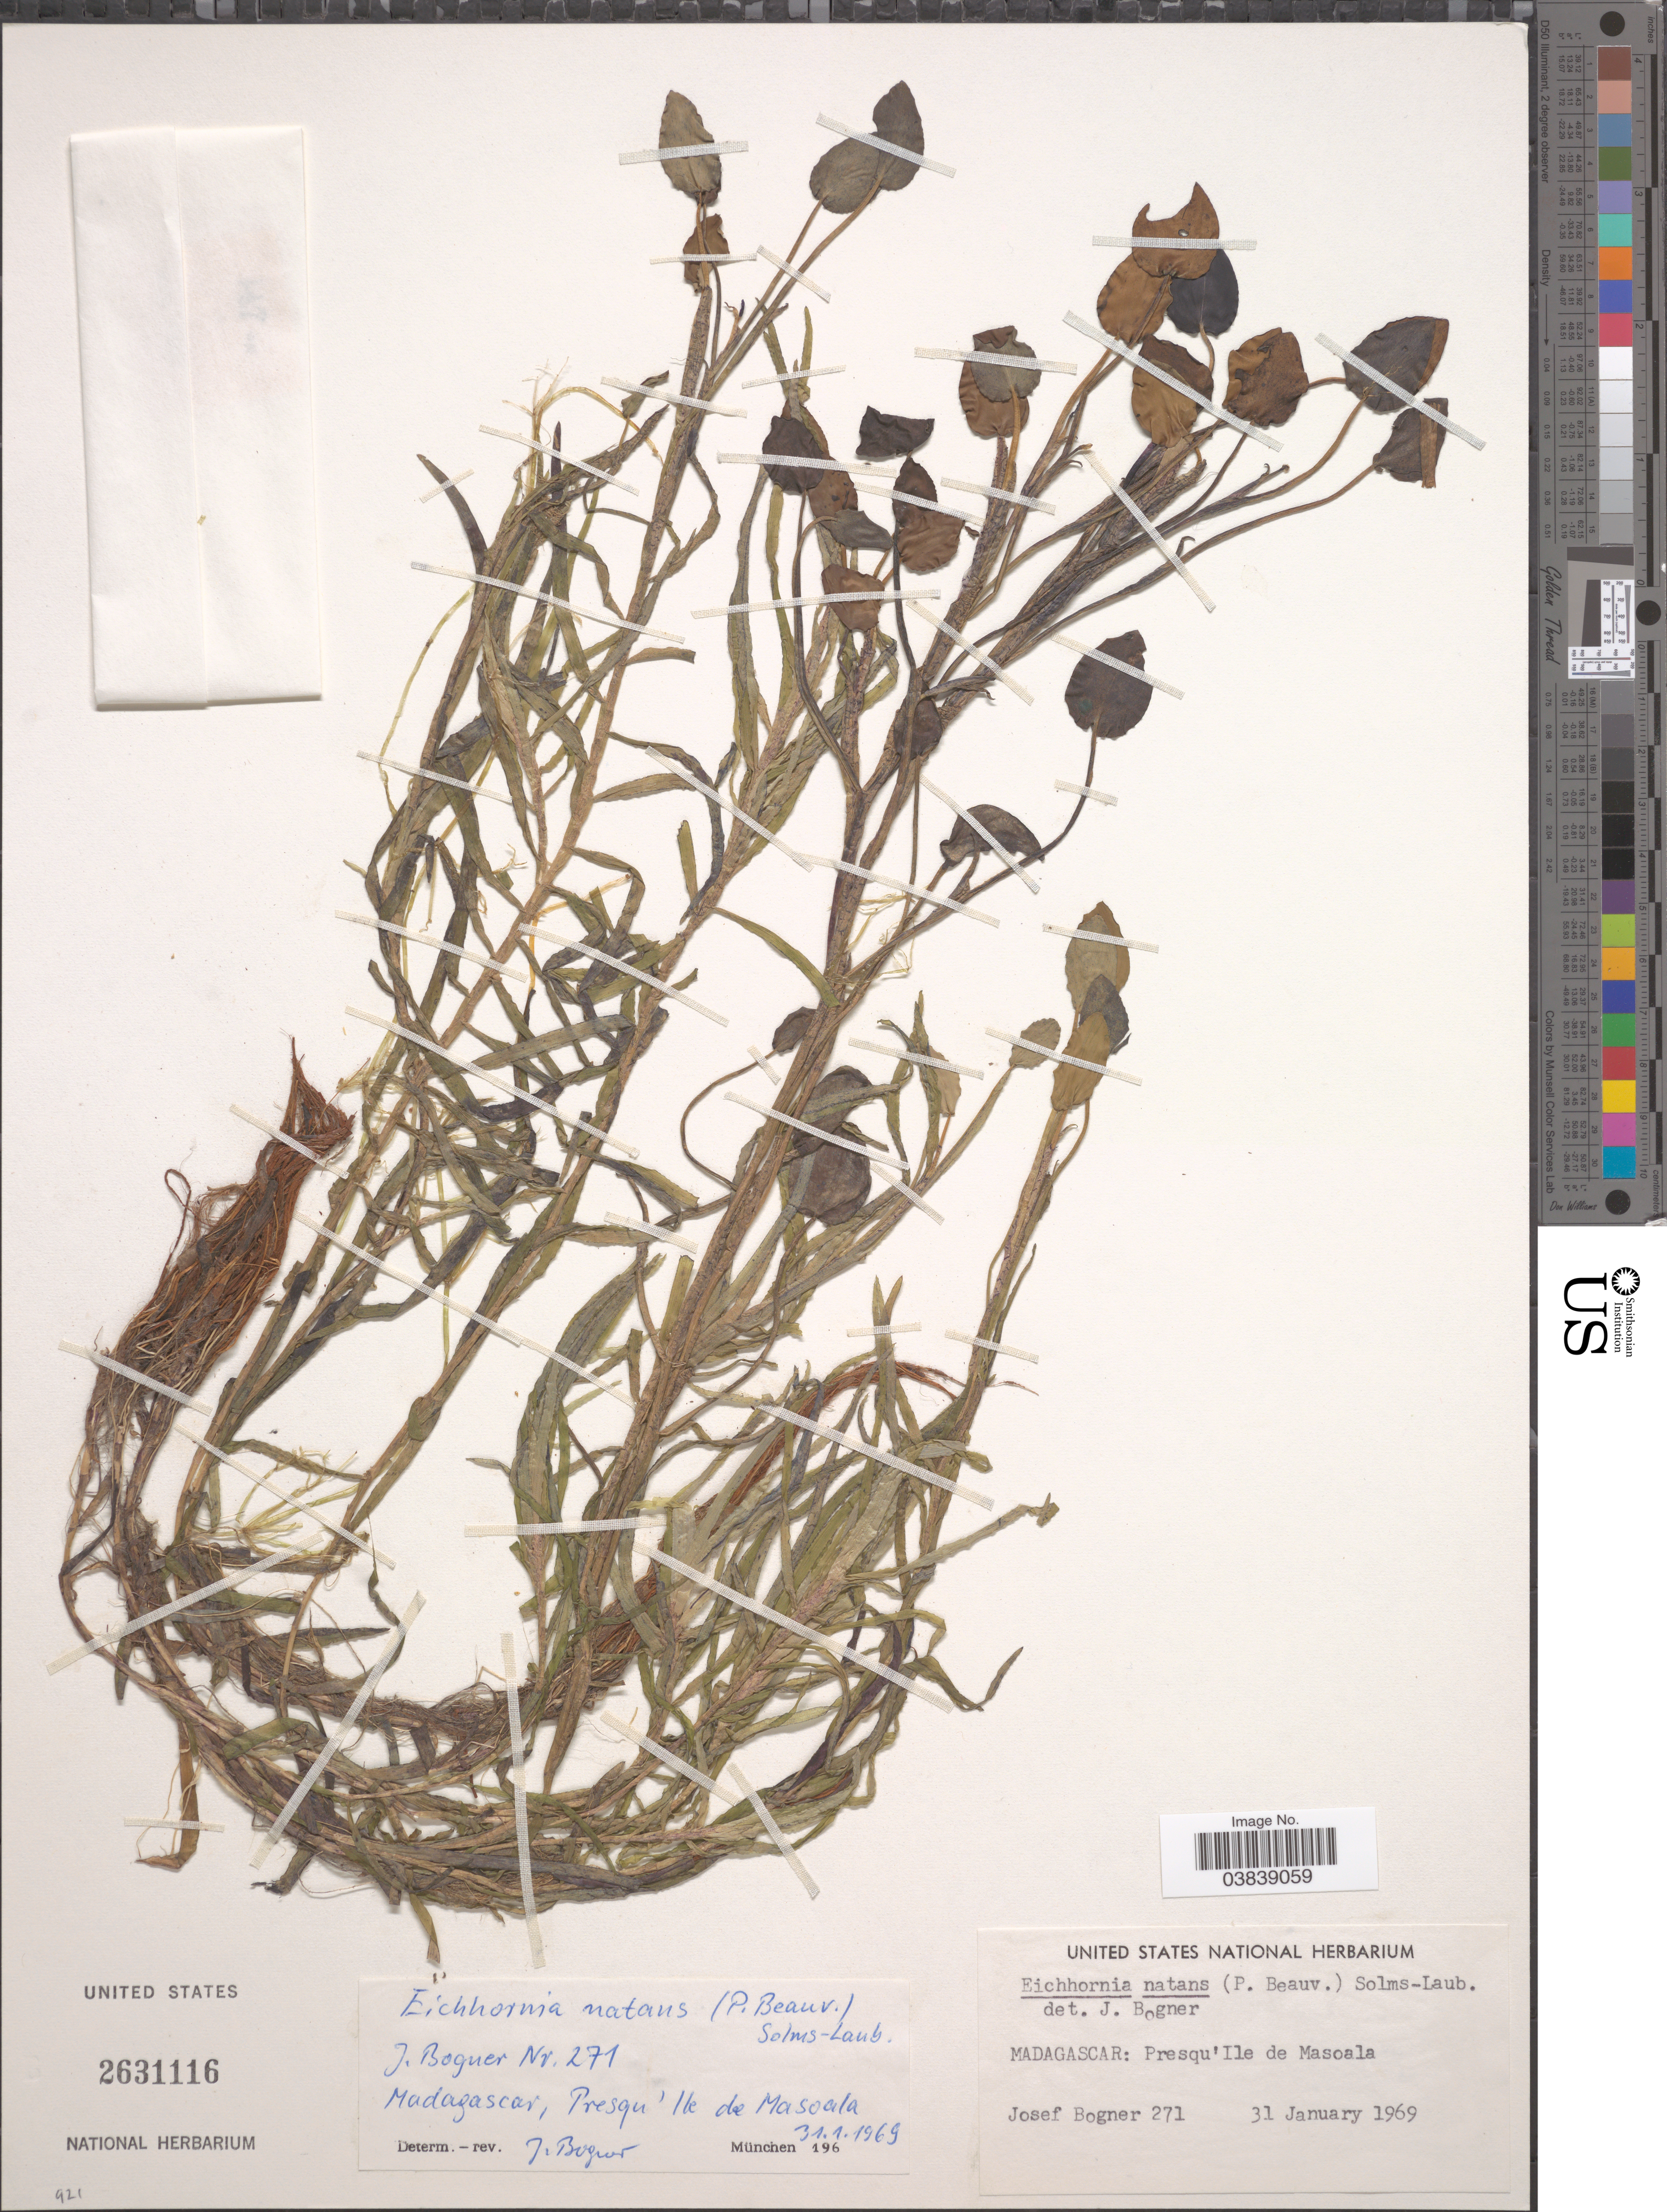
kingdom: Plantae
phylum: Tracheophyta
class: Liliopsida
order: Commelinales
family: Pontederiaceae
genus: Eichhornia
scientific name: Eichhornia natans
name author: (P. Beauv.) Solms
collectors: J. Bogner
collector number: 271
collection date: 1969-01-31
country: Madagascar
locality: Presqu'lle de Masoala.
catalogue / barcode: US 2631116